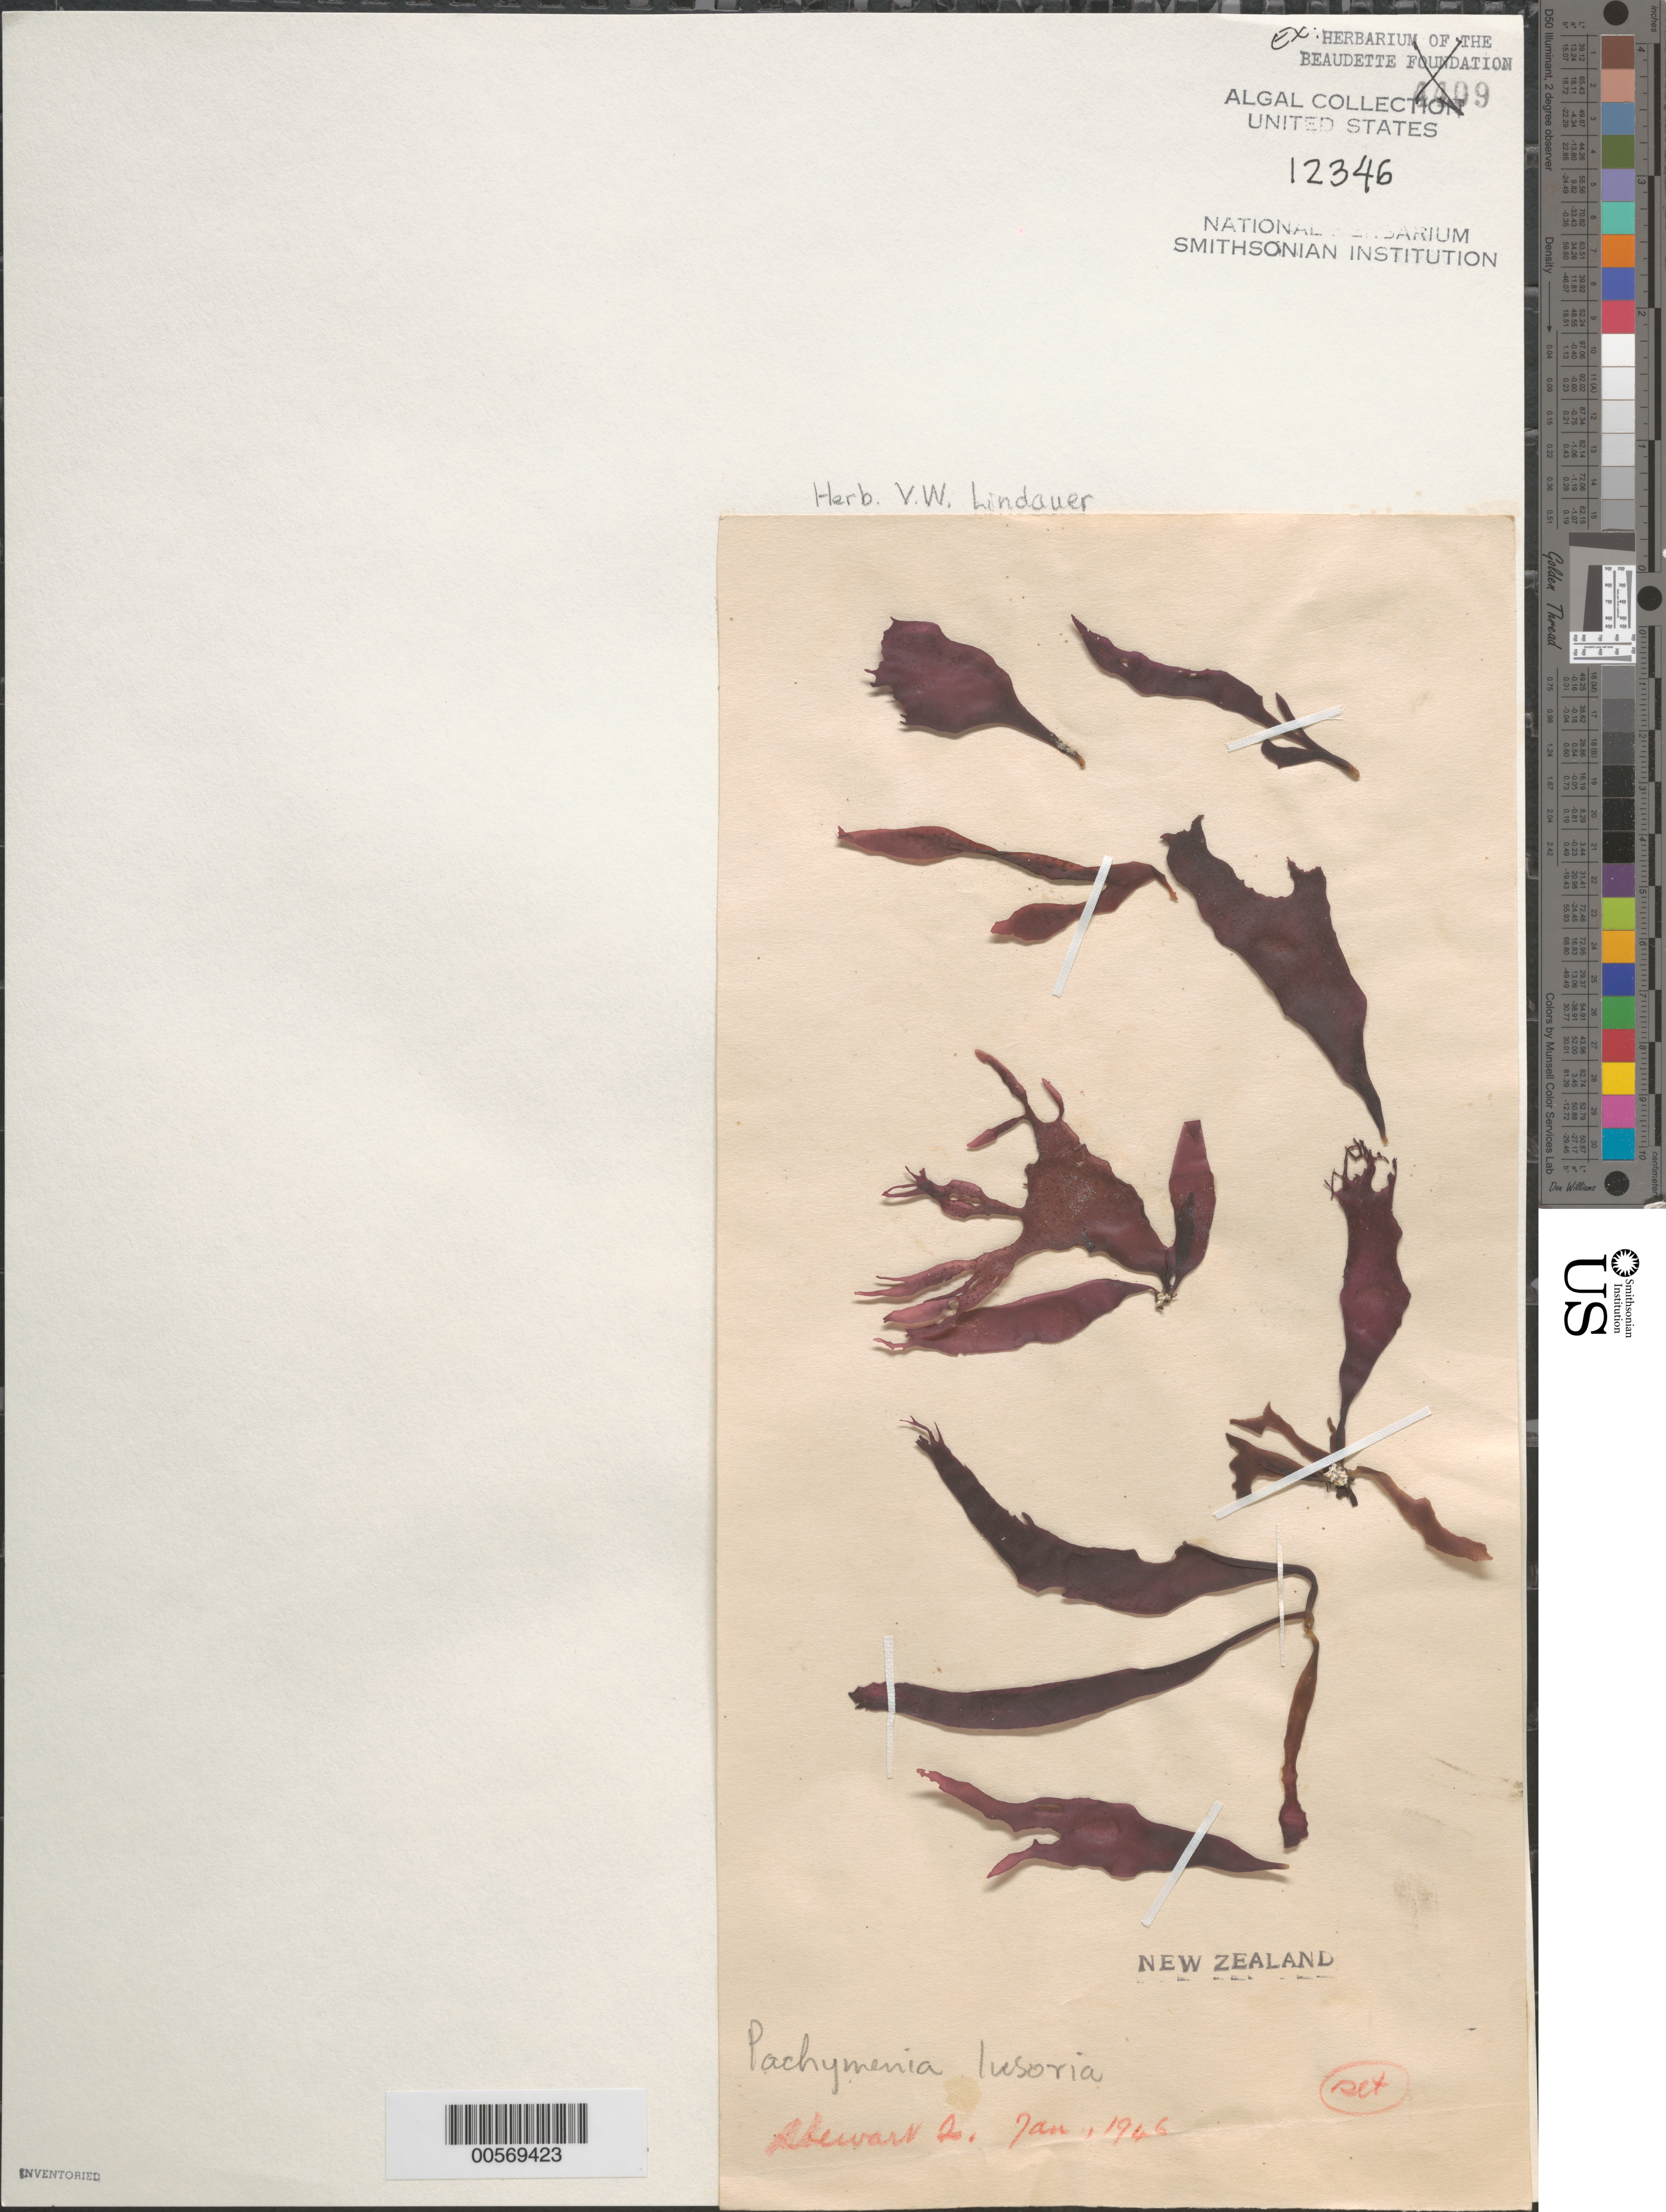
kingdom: Plantae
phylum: Rhodophyta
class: Florideophyceae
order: Halymeniales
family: Halymeniaceae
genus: Pachymenia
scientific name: Pachymenia lusoria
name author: (Greville) J. Agardh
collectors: V. Lindauer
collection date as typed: Jan 1946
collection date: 1946-01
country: New Zealand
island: Stewart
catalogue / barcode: US 12346